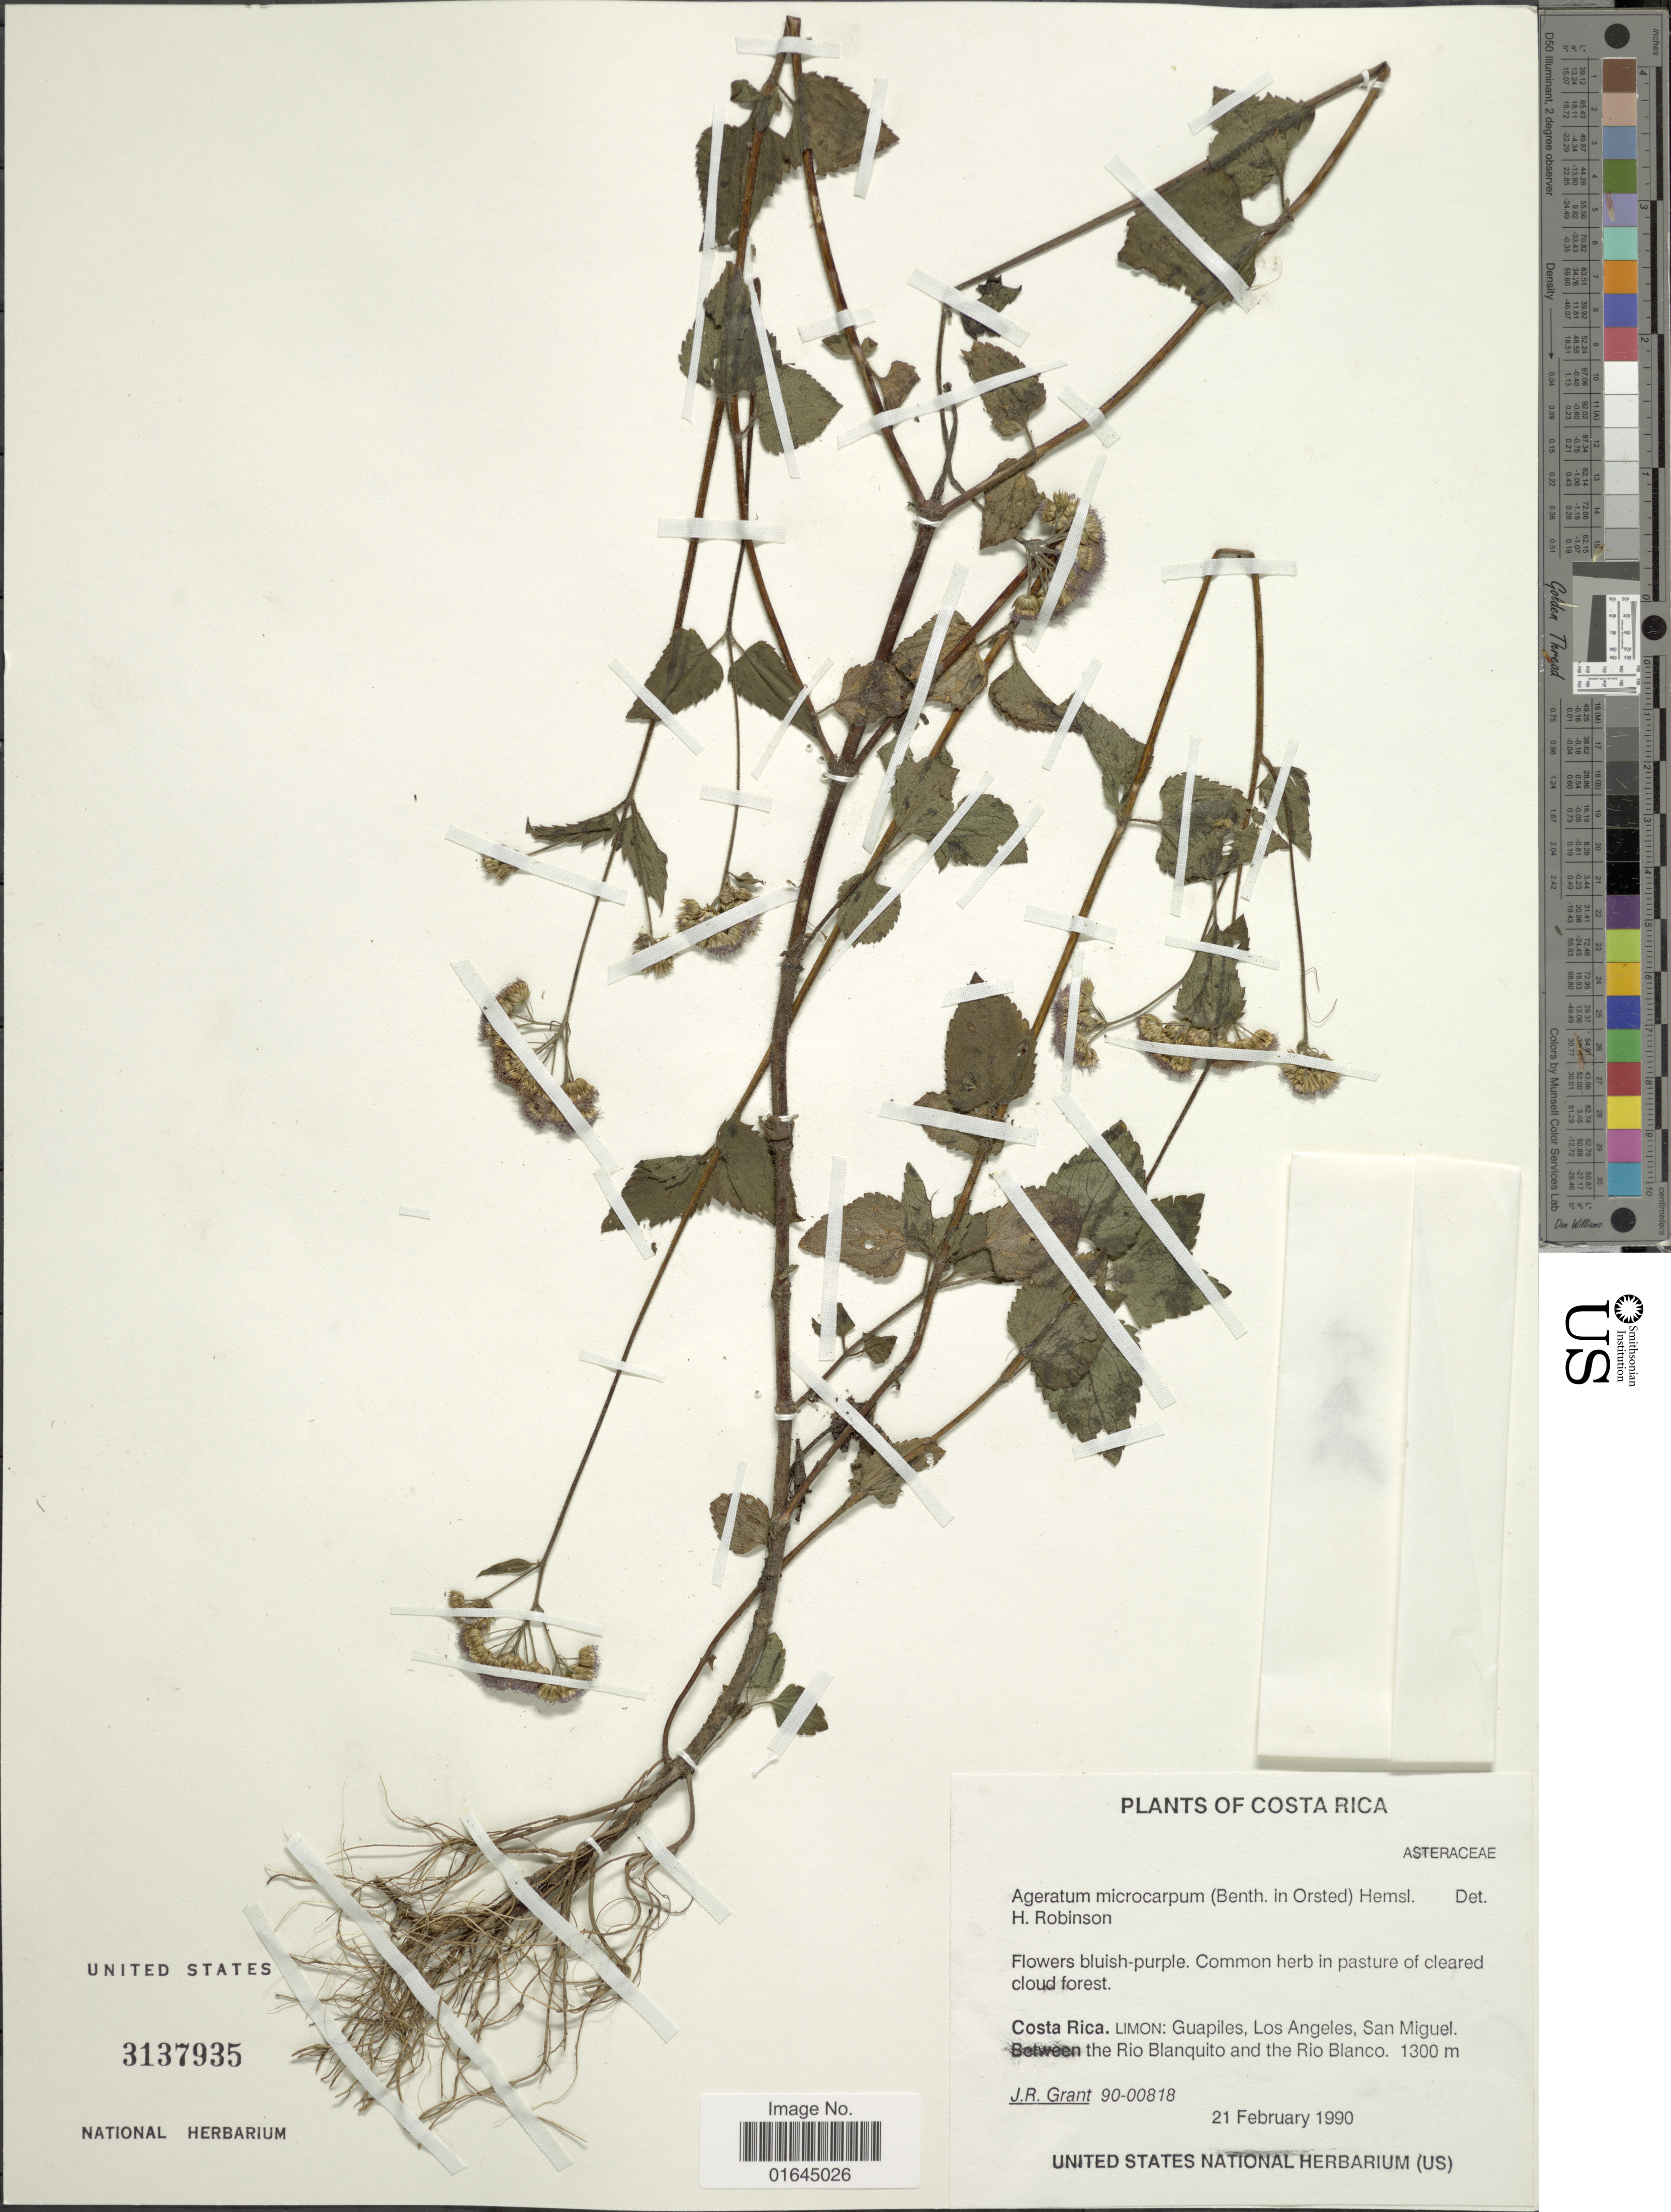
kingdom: Plantae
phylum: Tracheophyta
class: Magnoliopsida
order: Asterales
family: Asteraceae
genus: Ageratum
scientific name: Ageratum microcarpum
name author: (Benth. ex Oerst.) Hemsl.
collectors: J. Grant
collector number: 90-00818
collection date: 1990-02-21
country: Costa Rica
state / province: Limón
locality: Guapiles, Los Angeles, San Miguel. The Rio Blanquito and Rio Blanco.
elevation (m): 1300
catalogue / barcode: US 3137935